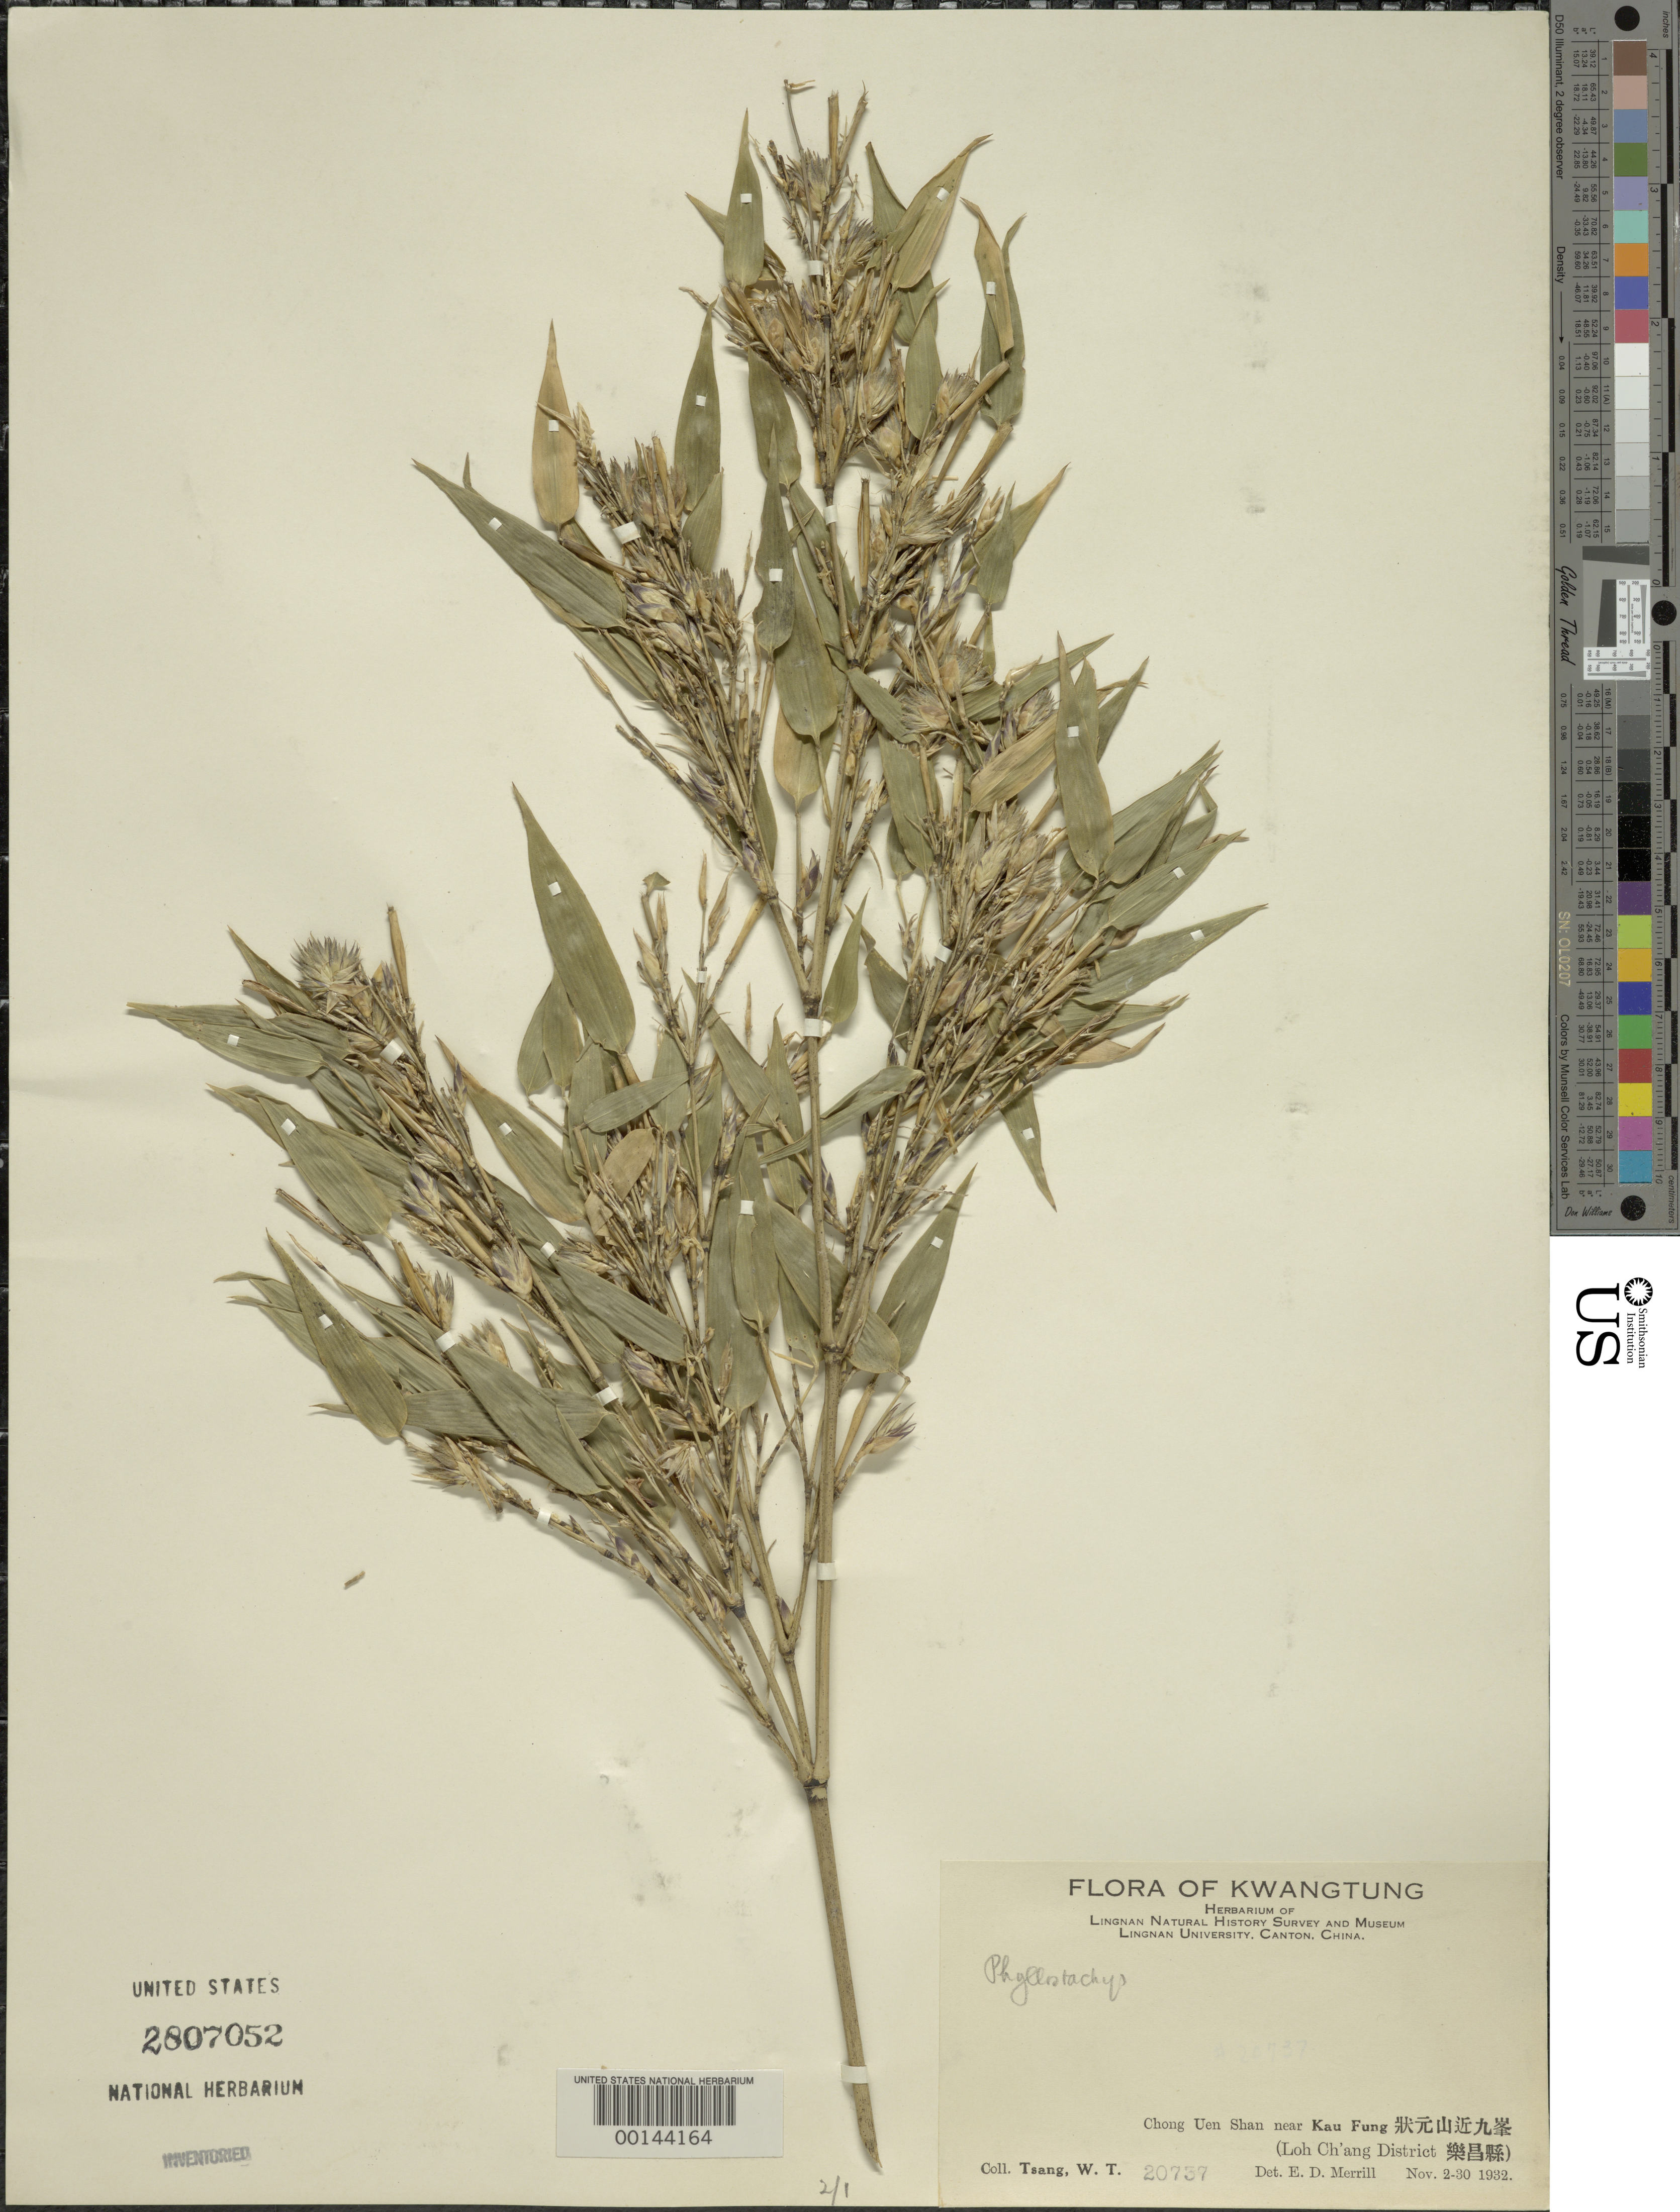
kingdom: Plantae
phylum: Tracheophyta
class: Liliopsida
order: Poales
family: Poaceae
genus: Phyllostachys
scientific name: Phyllostachys sp.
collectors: W. T. Tsang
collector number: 20737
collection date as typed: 02 Nov 1932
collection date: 1932-11-02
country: China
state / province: Guangdong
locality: Loh ch'ang, kau fung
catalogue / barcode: US 2807052